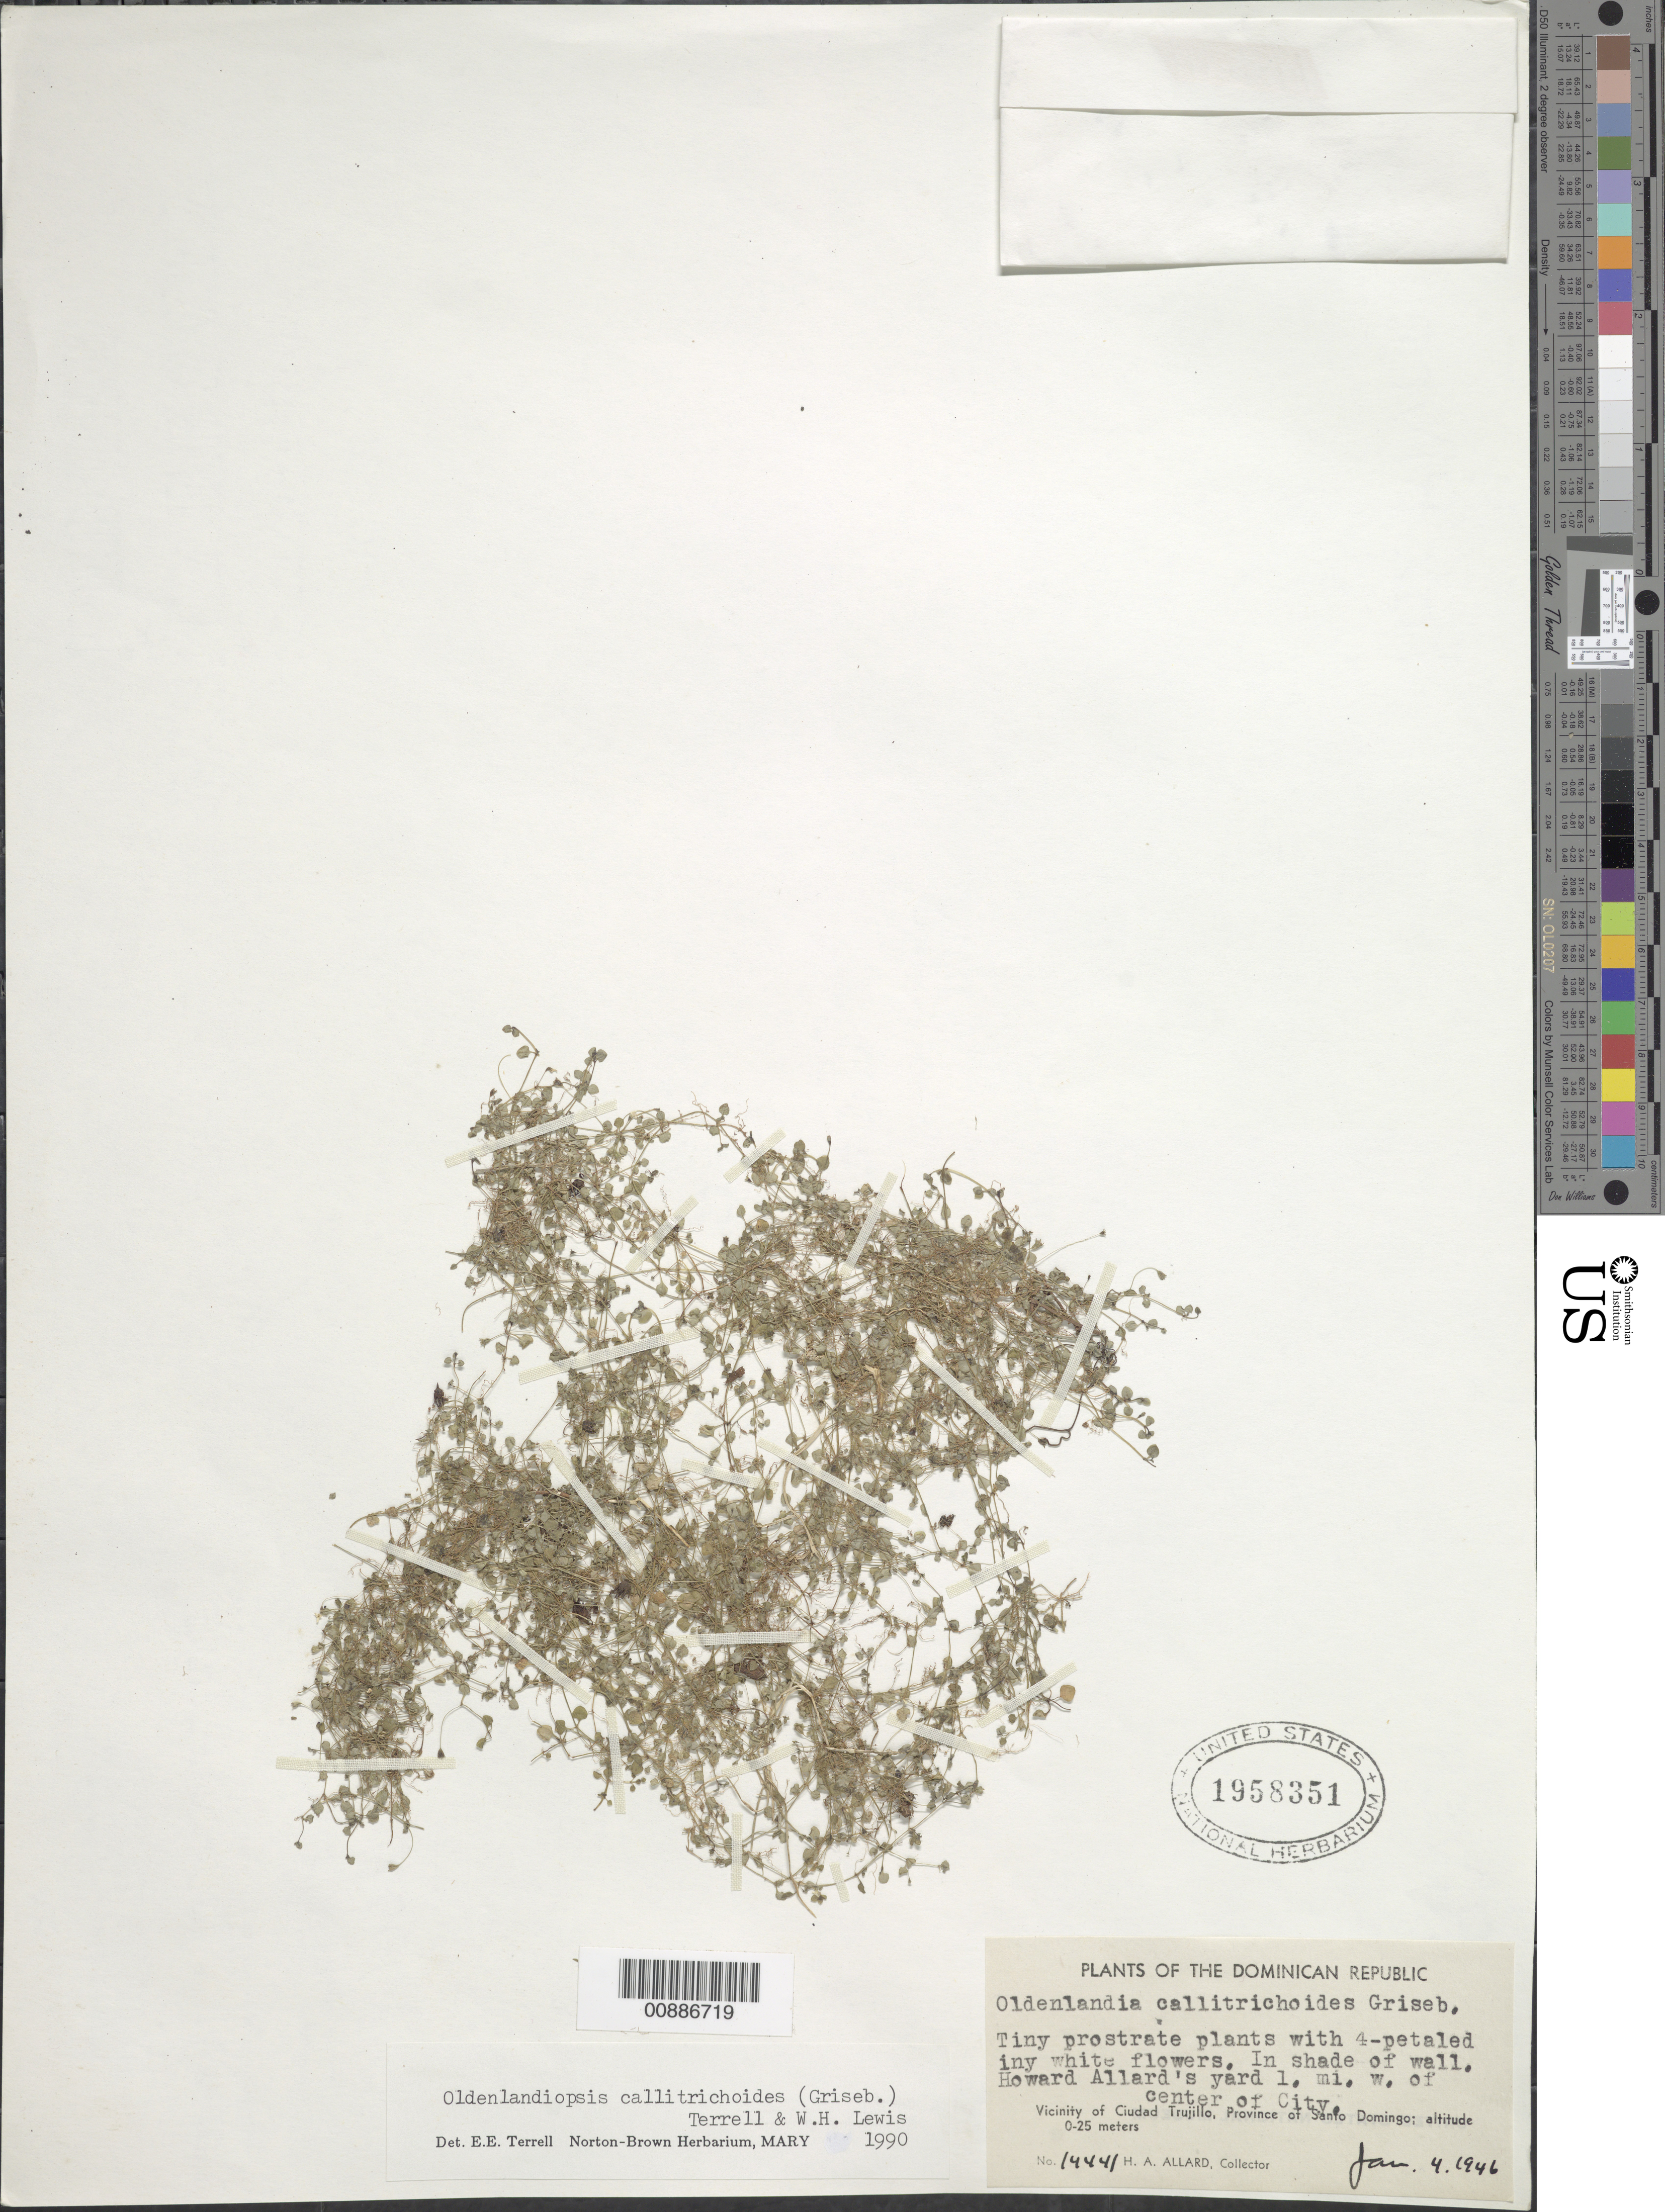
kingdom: Plantae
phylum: Tracheophyta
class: Magnoliopsida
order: Gentianales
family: Rubiaceae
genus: Oldenlandiopsis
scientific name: Oldenlandiopsis callitrichoides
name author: (Griseb.) Terrell & W.H. Lewis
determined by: Terrell, E. E.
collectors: H. A. Allard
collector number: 14441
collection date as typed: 04 Jan 1946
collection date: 1946-01-04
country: Dominican Republic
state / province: Distrito Nacional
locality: Howard Allard's yard, 1 mile west of center of city. Vicinity of Ciudad Trujillo.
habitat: In shade of wall in yard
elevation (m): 0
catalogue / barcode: US 1958351